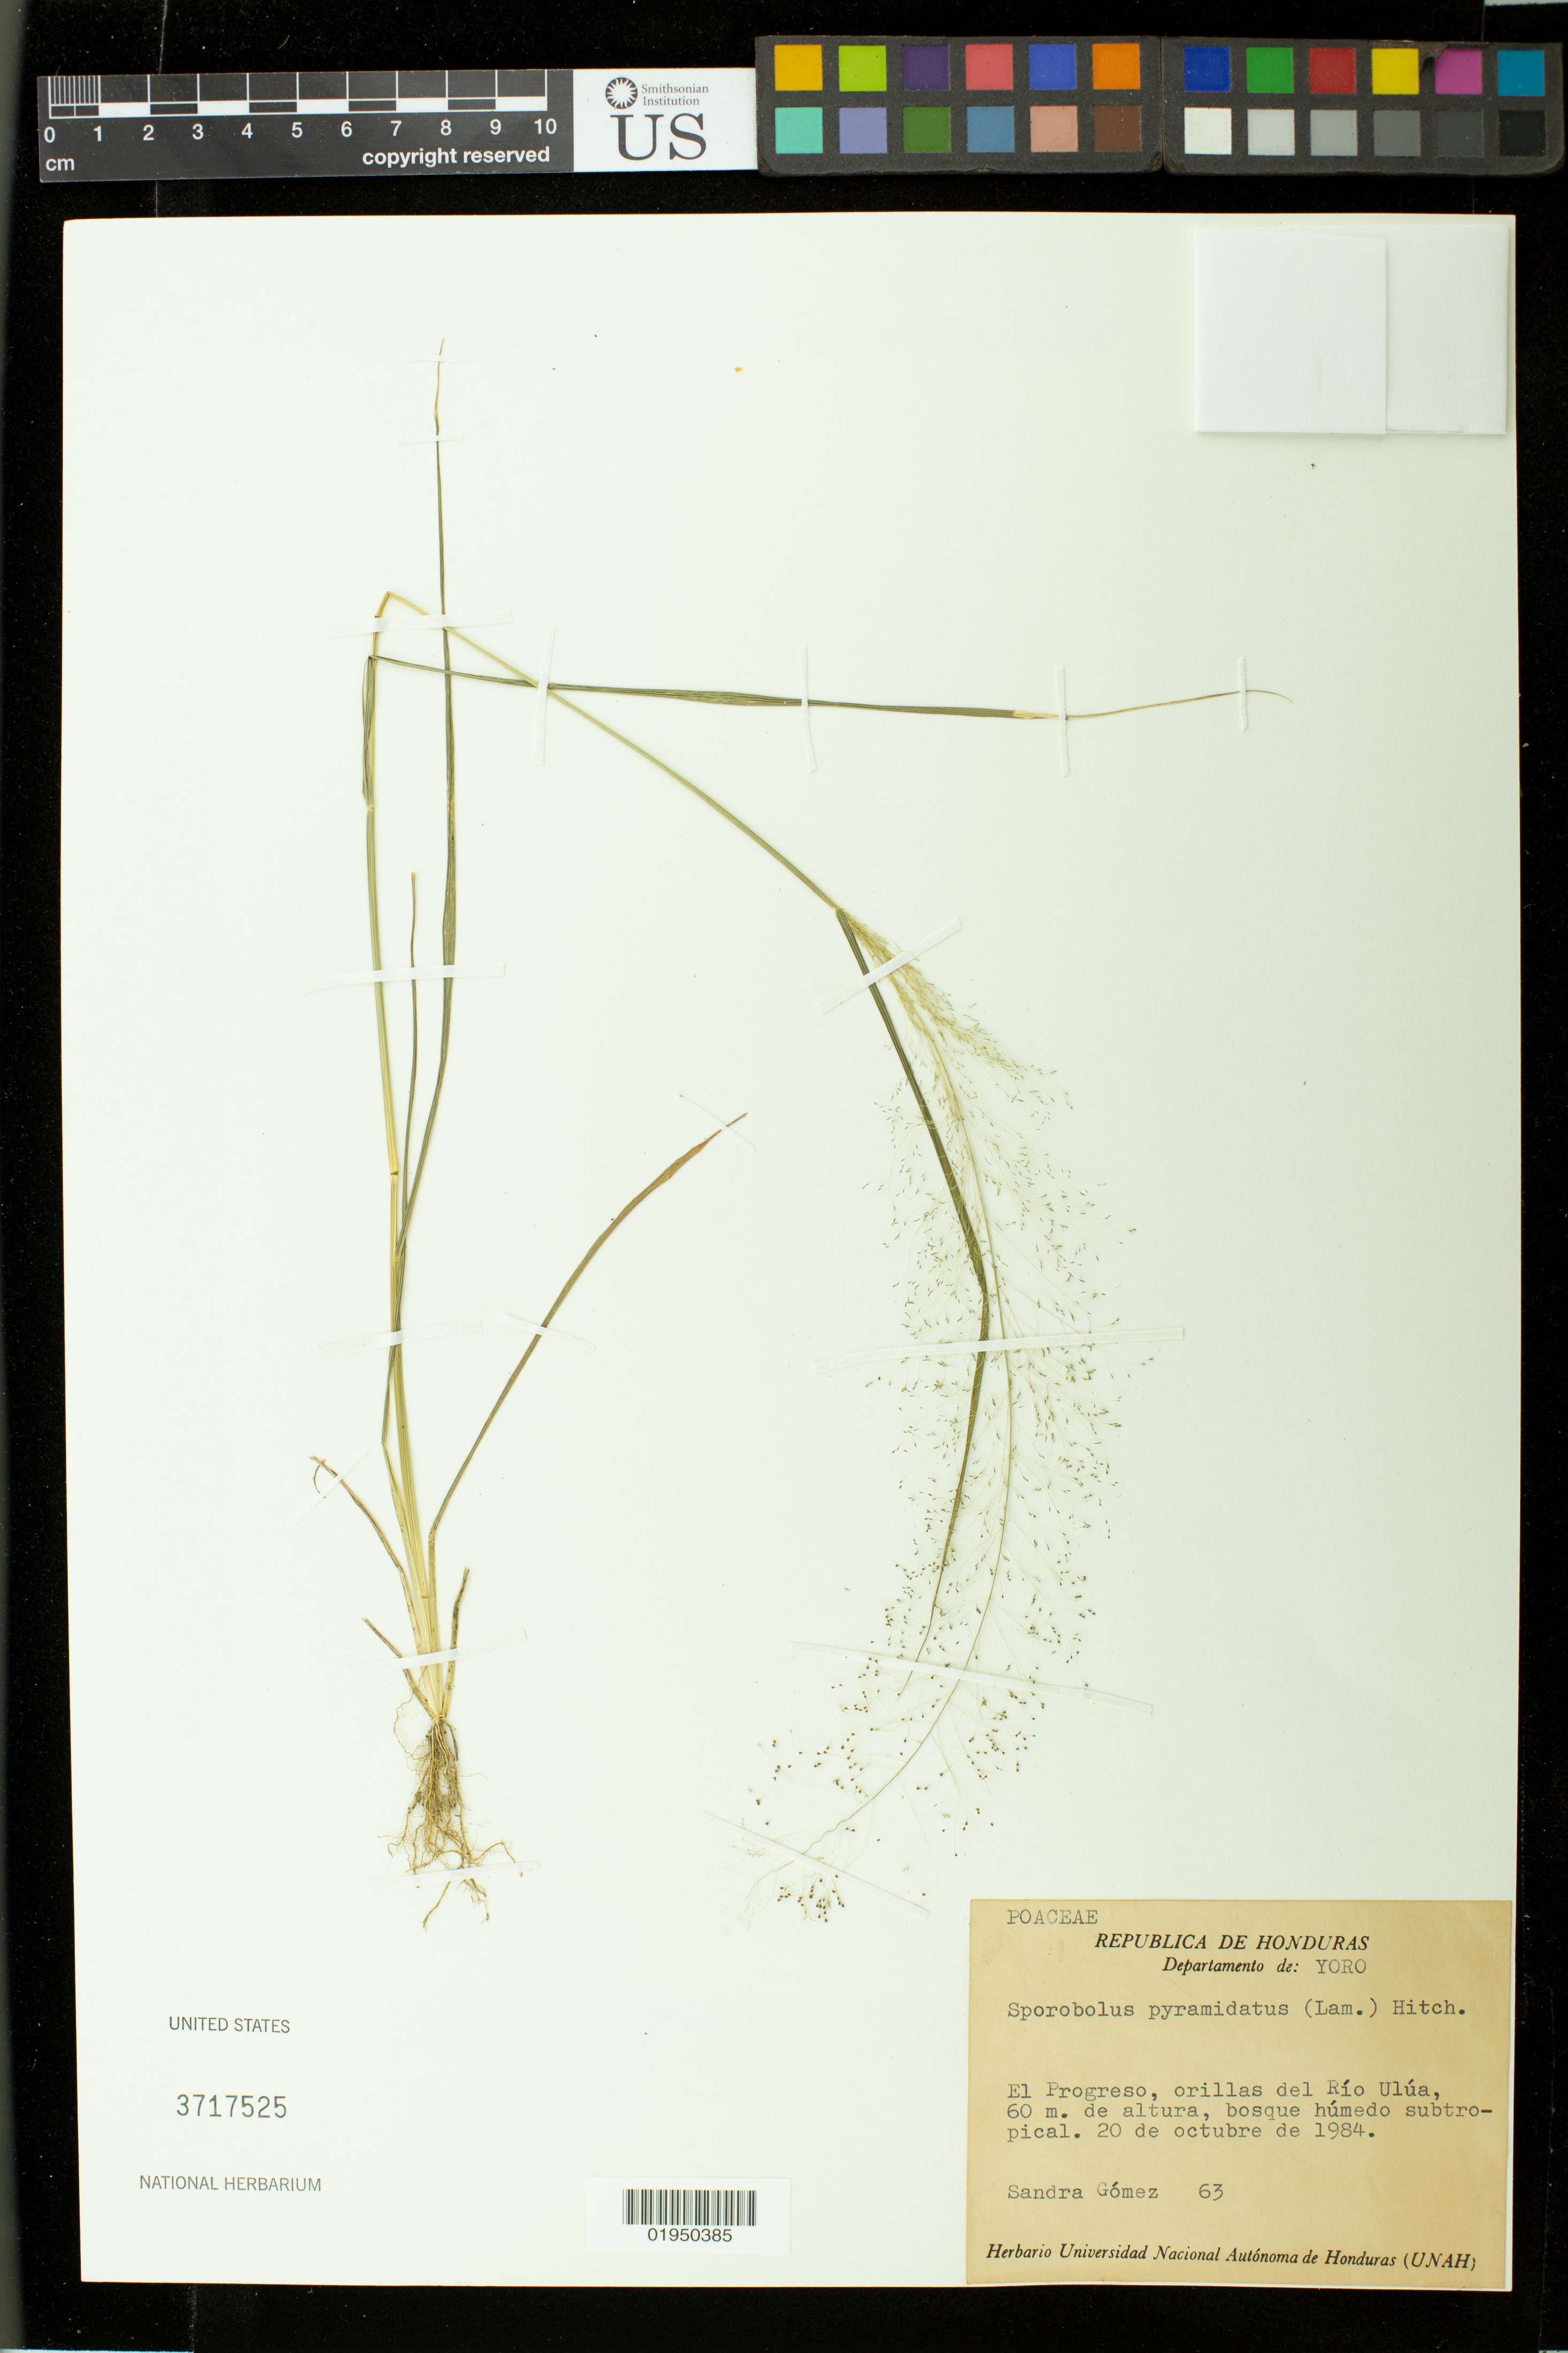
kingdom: Plantae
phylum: Tracheophyta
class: Liliopsida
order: Poales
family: Poaceae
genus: Sporobolus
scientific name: Sporobolus pyramidatus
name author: (Lam.) Hitchc.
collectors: S. Gomez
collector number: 63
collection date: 1984-10-20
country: Honduras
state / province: Yoro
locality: El Progreso. orillas del Rio Ulua 60m. de altura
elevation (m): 60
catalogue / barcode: US 3717525